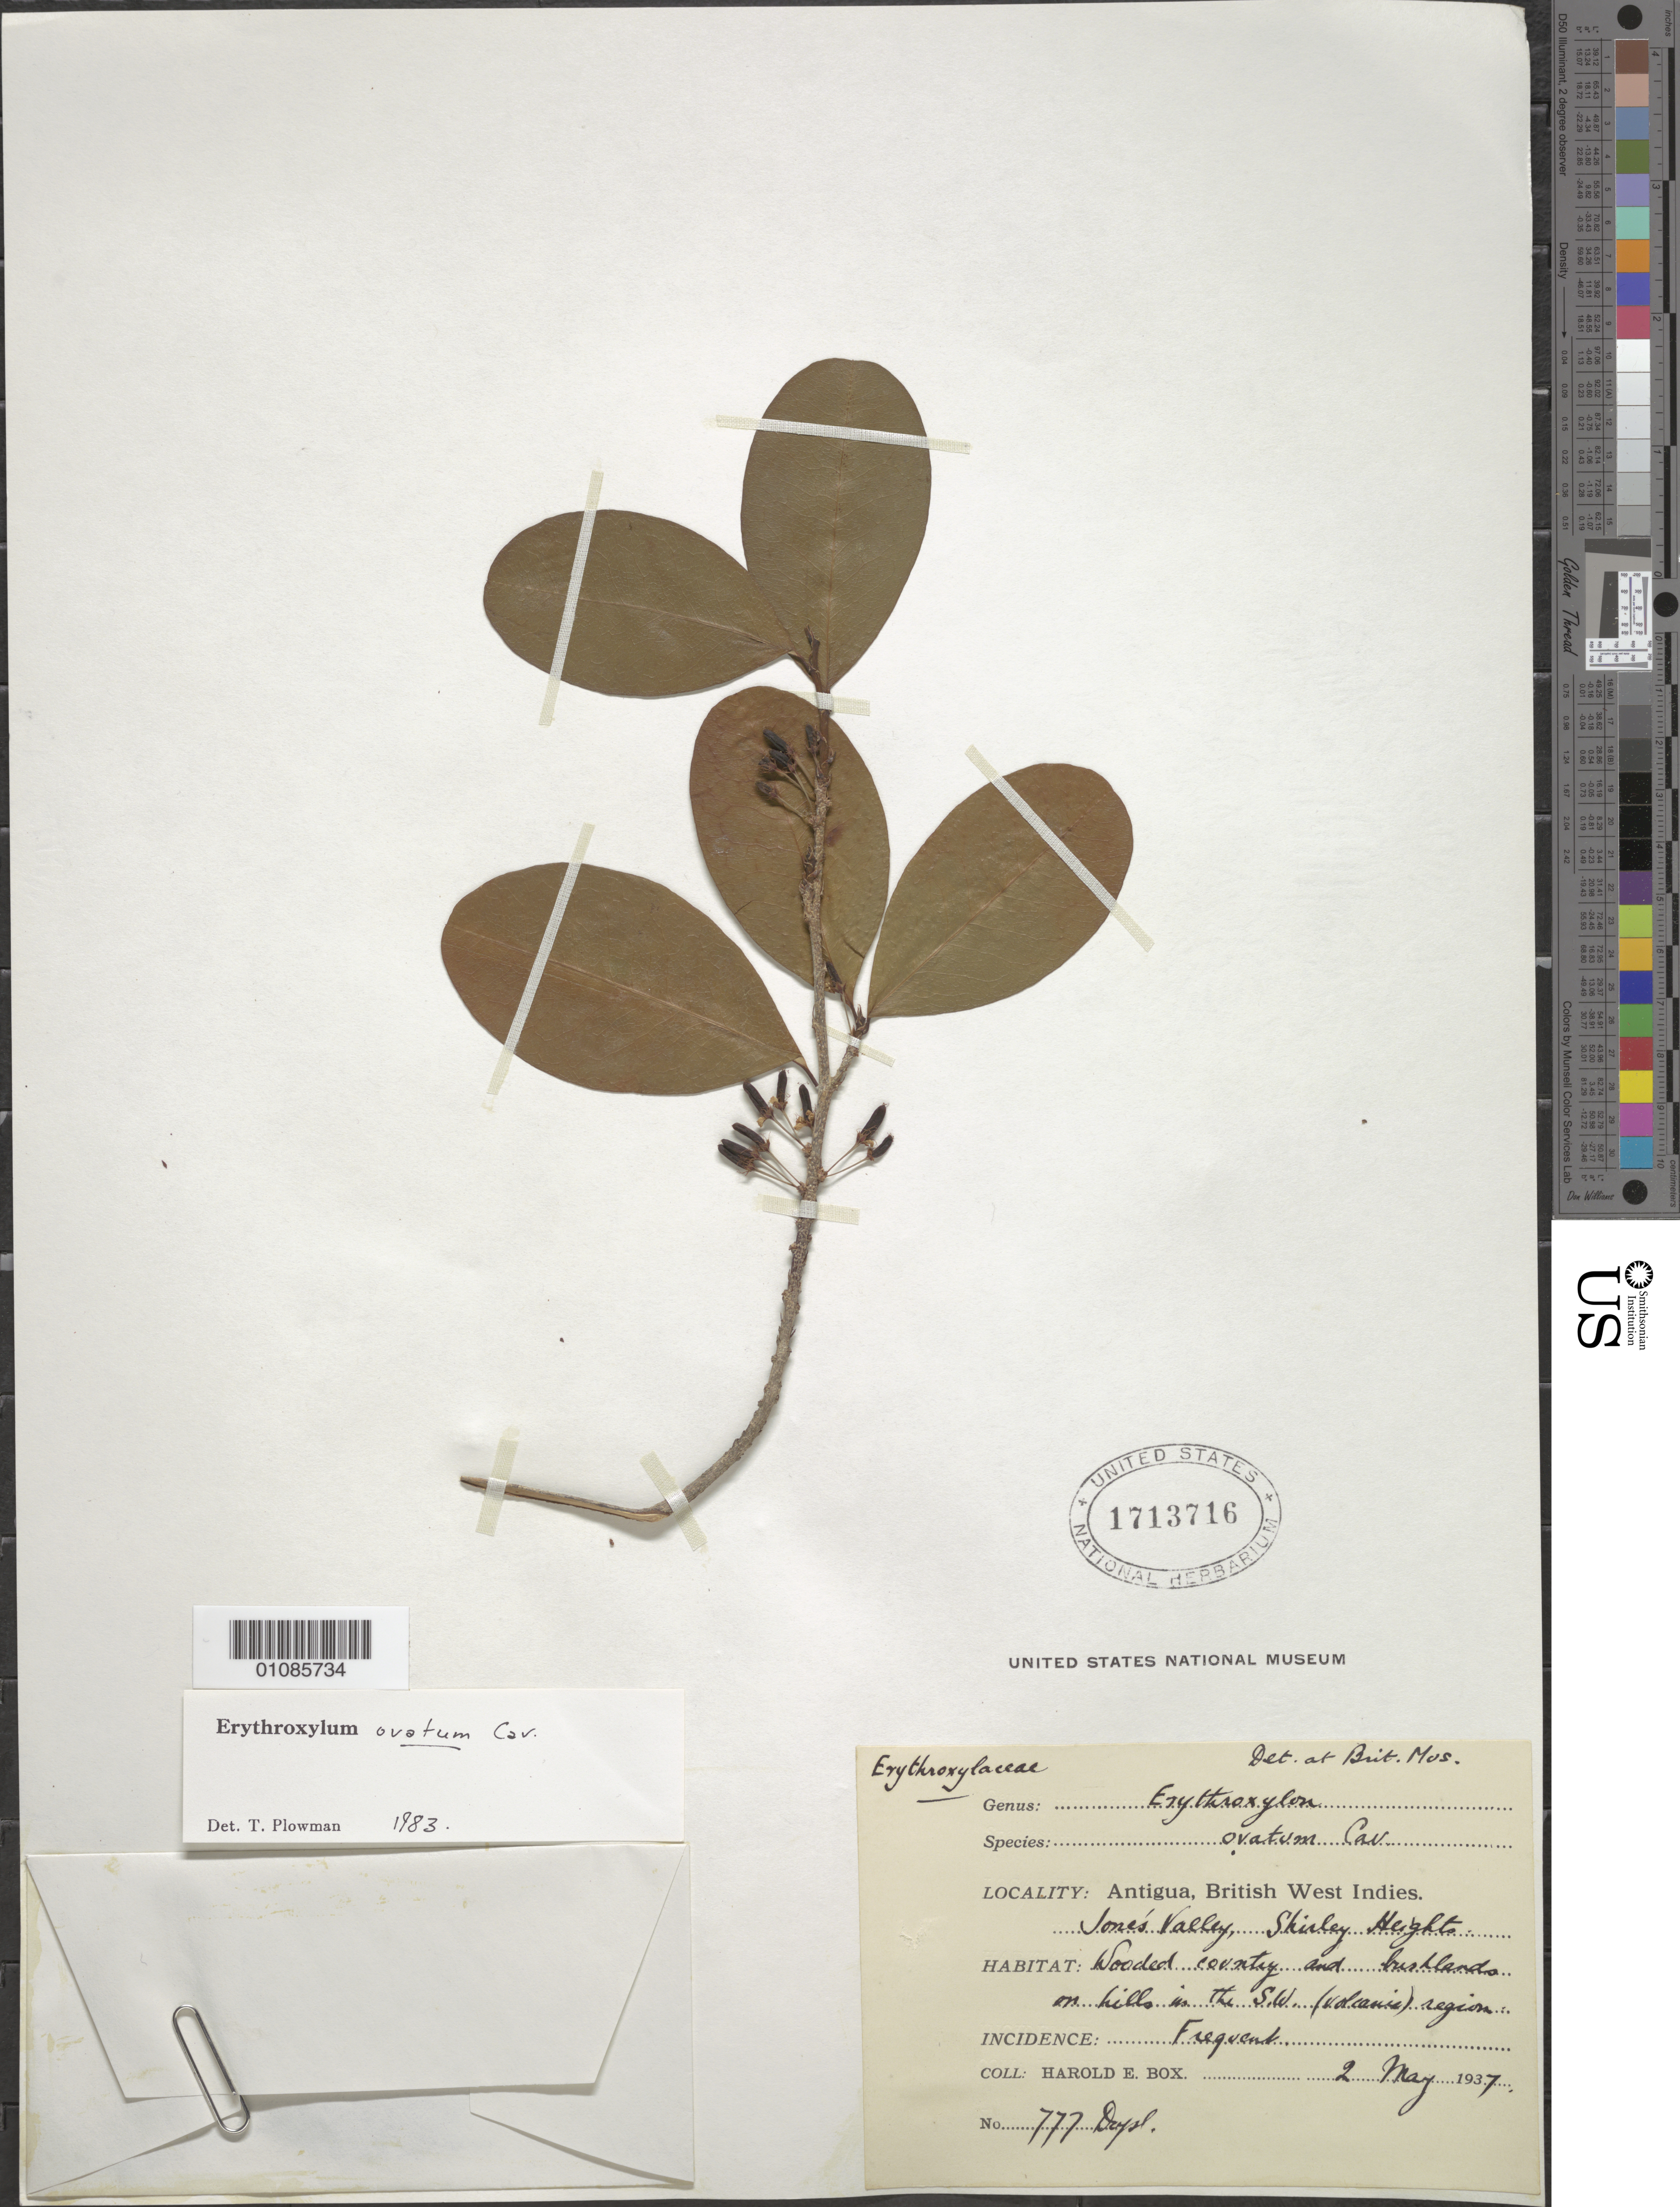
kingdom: Plantae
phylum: Tracheophyta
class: Magnoliopsida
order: Malpighiales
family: Erythroxylaceae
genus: Erythroxylum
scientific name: Erythroxylum ovatum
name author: Cav.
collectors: H. E. Box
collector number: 777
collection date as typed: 02 May 1937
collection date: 1937-05-02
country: Antigua and Barbuda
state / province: Saint John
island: Antigua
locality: John's Valley; on hills in the SW regions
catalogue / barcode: US 1713716